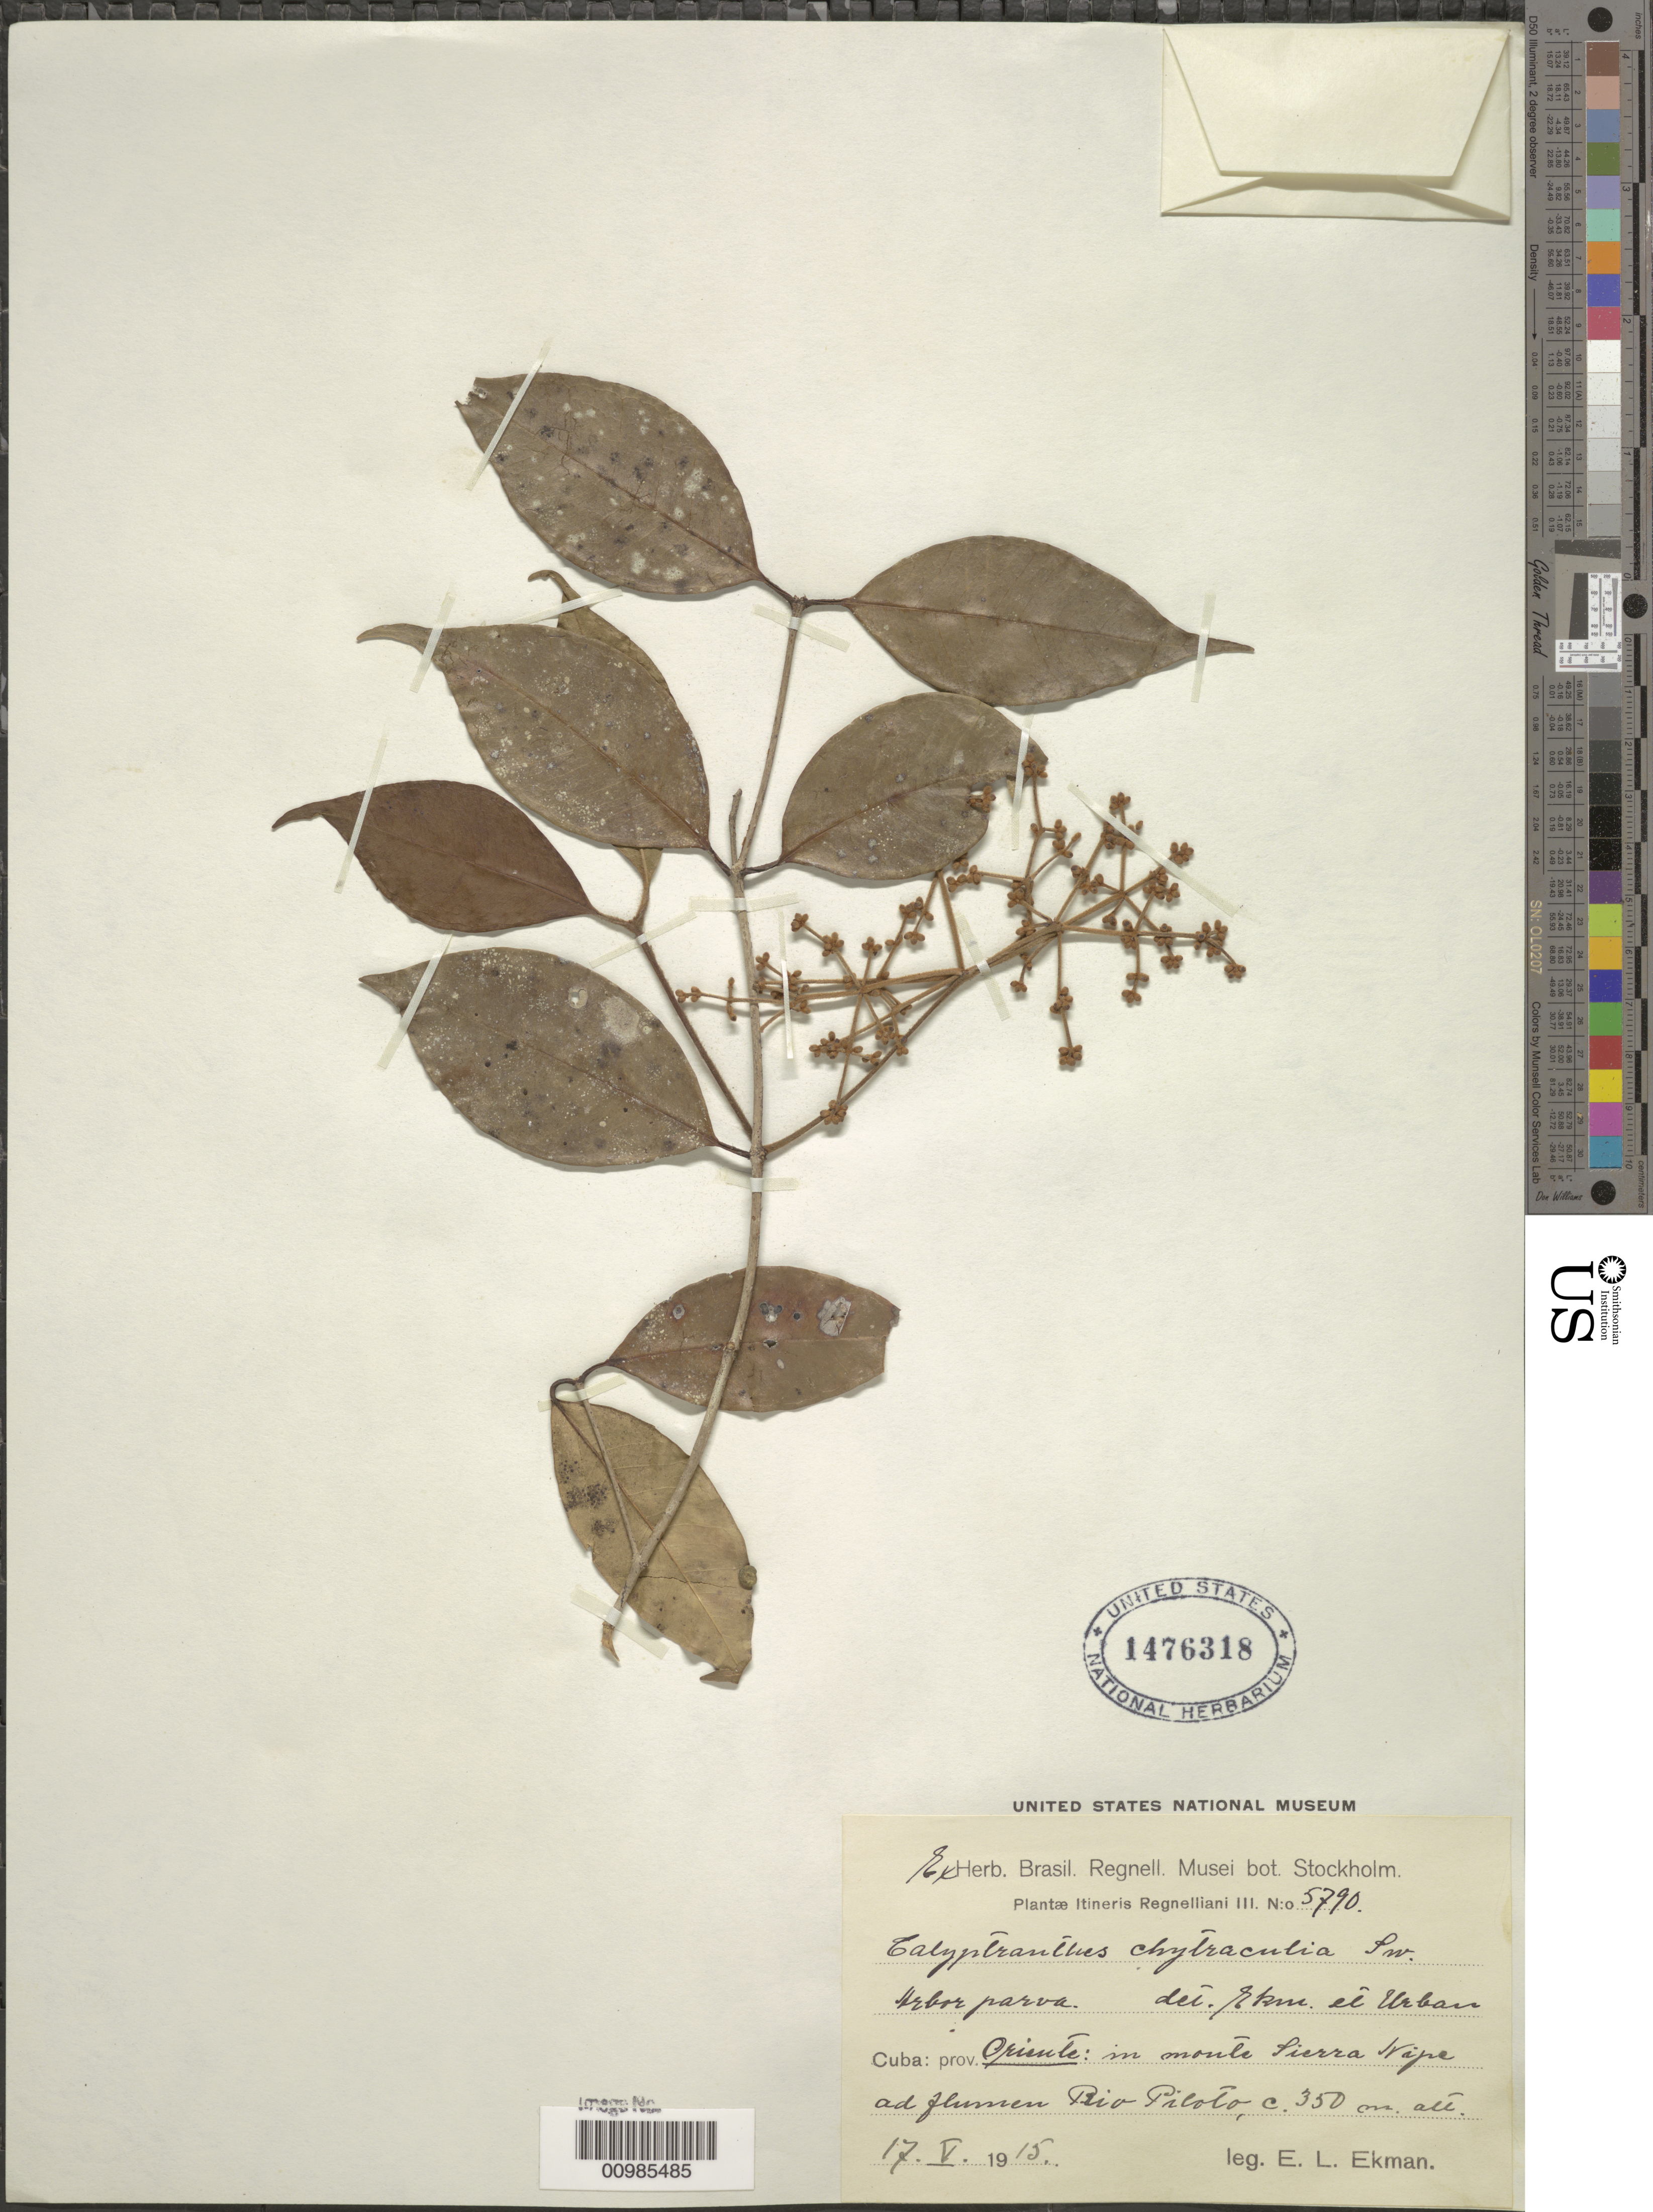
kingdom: Plantae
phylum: Tracheophyta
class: Magnoliopsida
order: Myrtales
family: Myrtaceae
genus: Myrcia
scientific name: Myrcia chytraculia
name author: (L.) A.R. Lourenço & E. Lucas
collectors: E. L. Ekman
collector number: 5790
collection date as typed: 17 May 1915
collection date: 1915-05-17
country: Cuba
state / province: Holguín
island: Cuba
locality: Monte Sierra Nipe ad flumen Rio Piloto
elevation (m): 350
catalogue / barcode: US 1476318